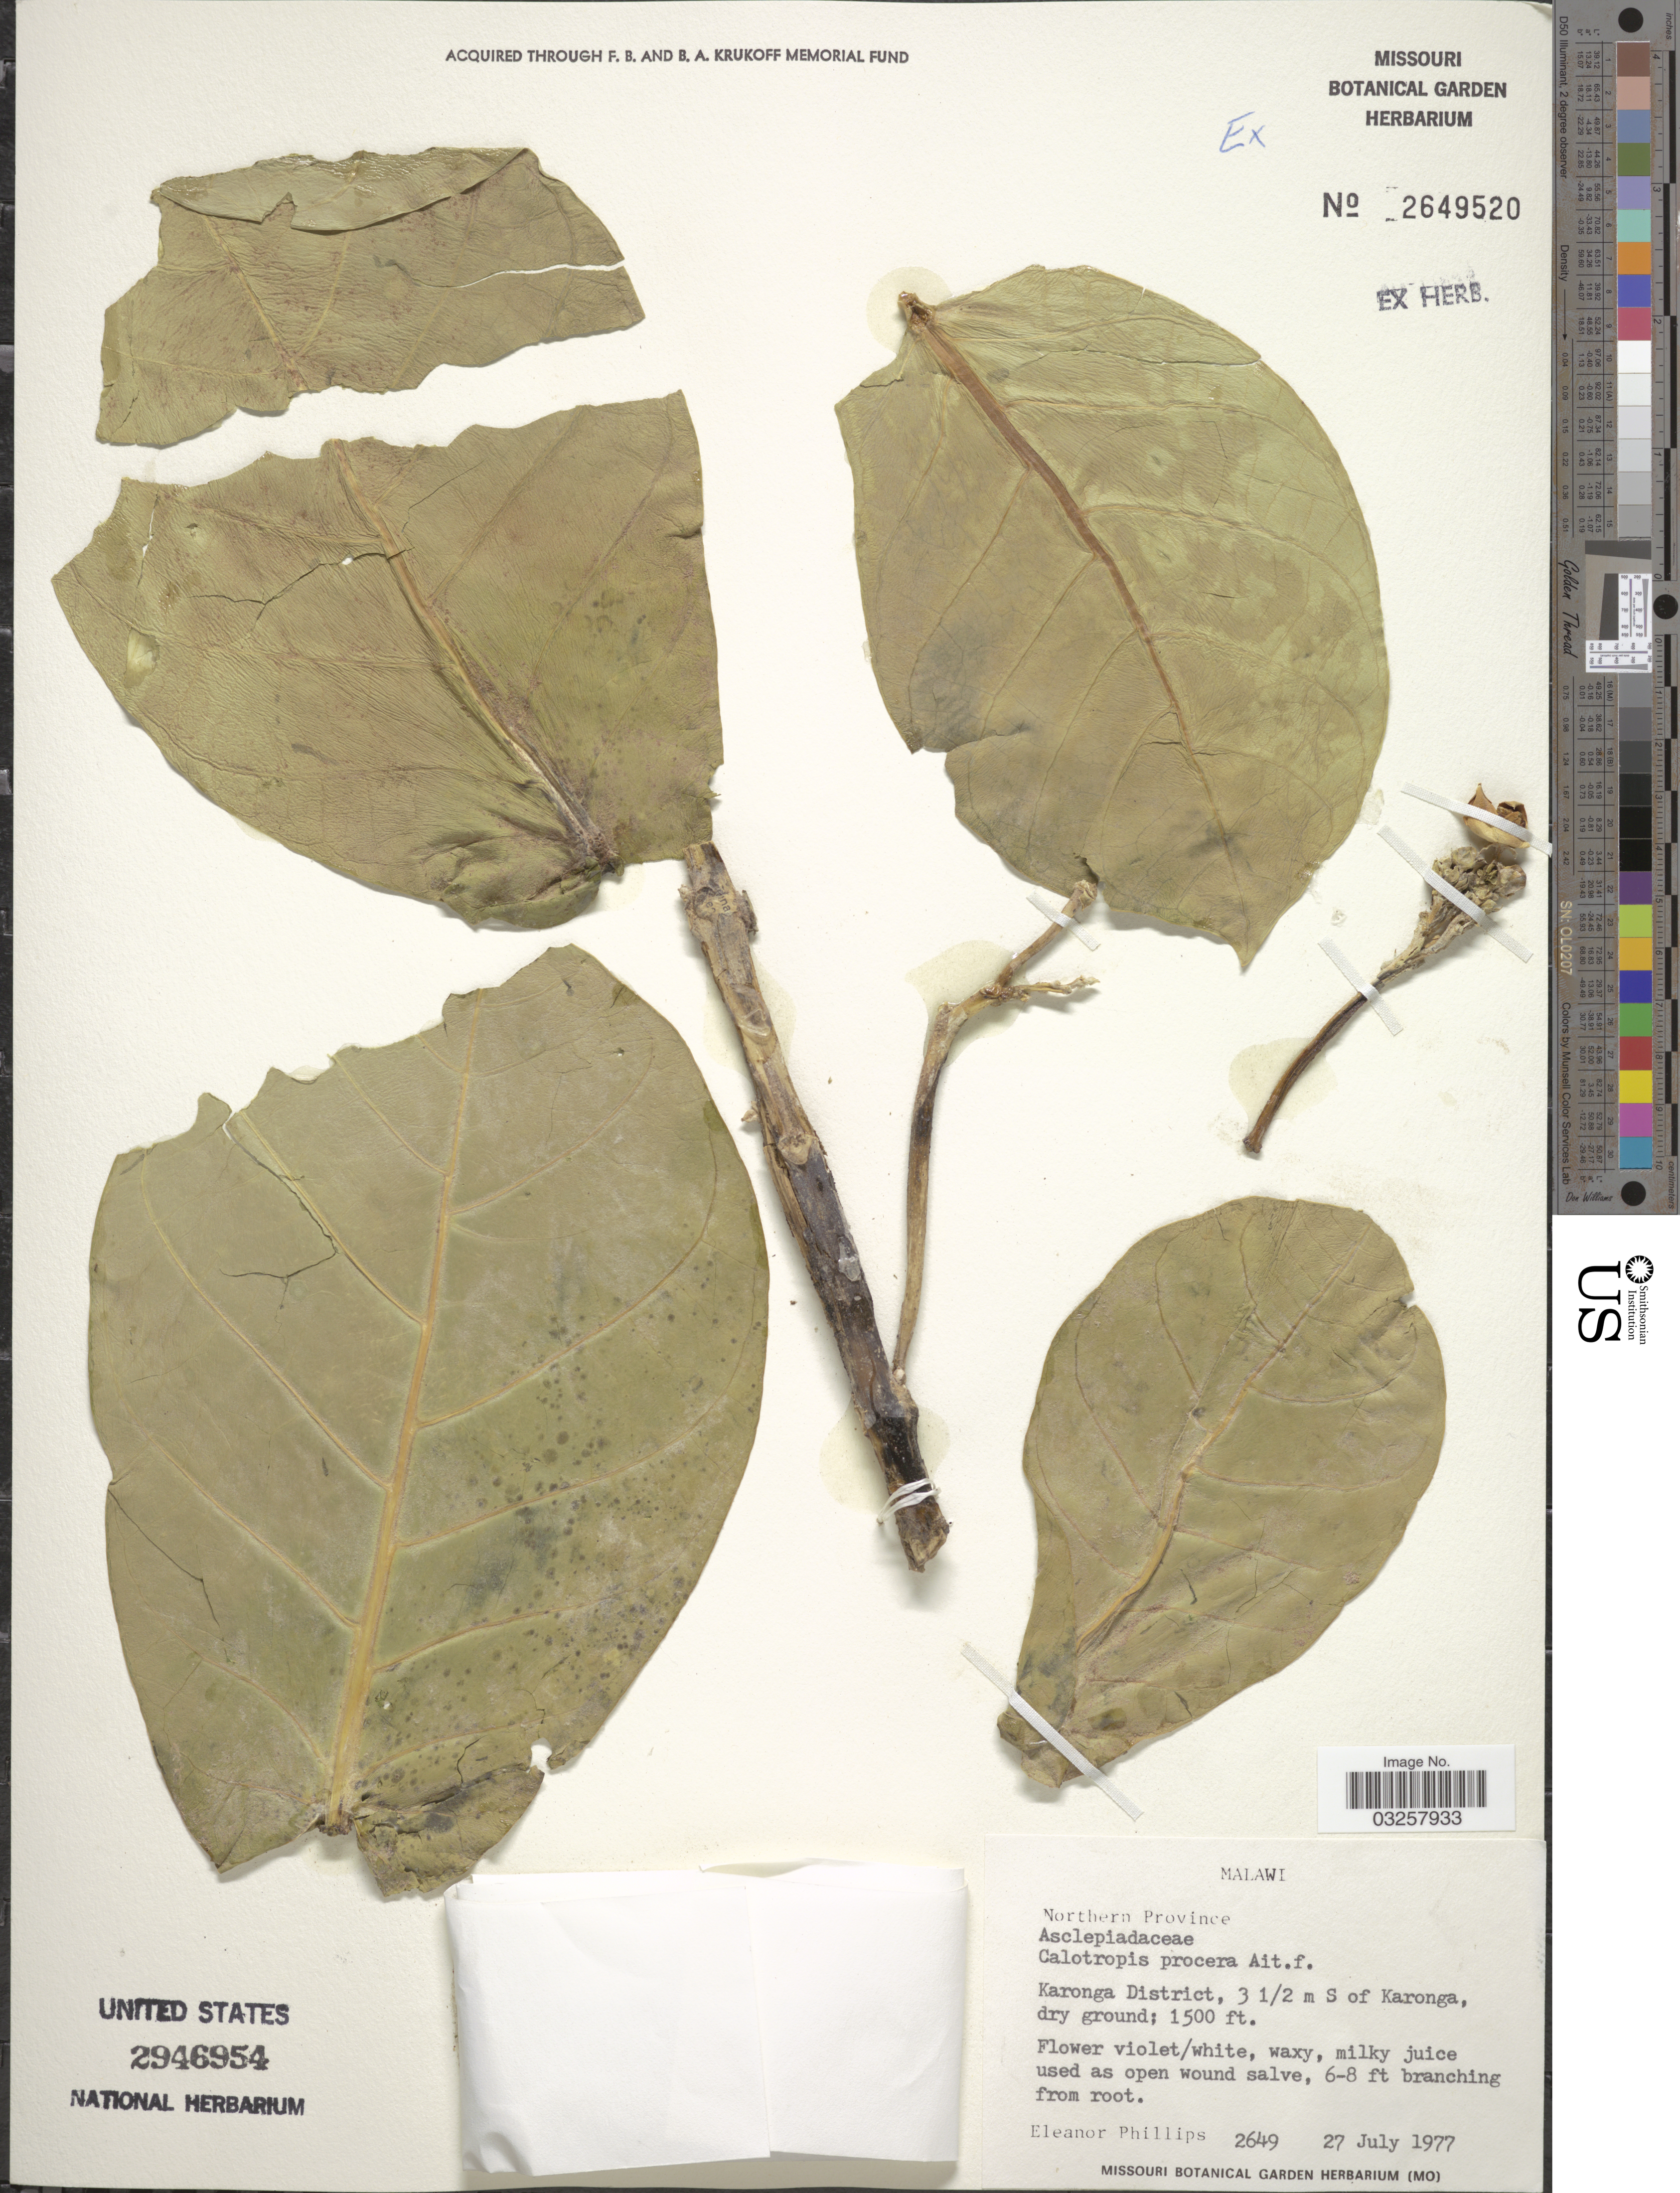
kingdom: Plantae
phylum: Tracheophyta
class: Magnoliopsida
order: Gentianales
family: Apocynaceae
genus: Calotropis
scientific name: Calotropis procera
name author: (Aiton) W.T. Aiton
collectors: E. Phillips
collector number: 2649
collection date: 1977-07-27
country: Malawi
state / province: Northern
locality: Karonga District, 3½ m S of Karonga.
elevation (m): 457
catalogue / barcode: US 2946954